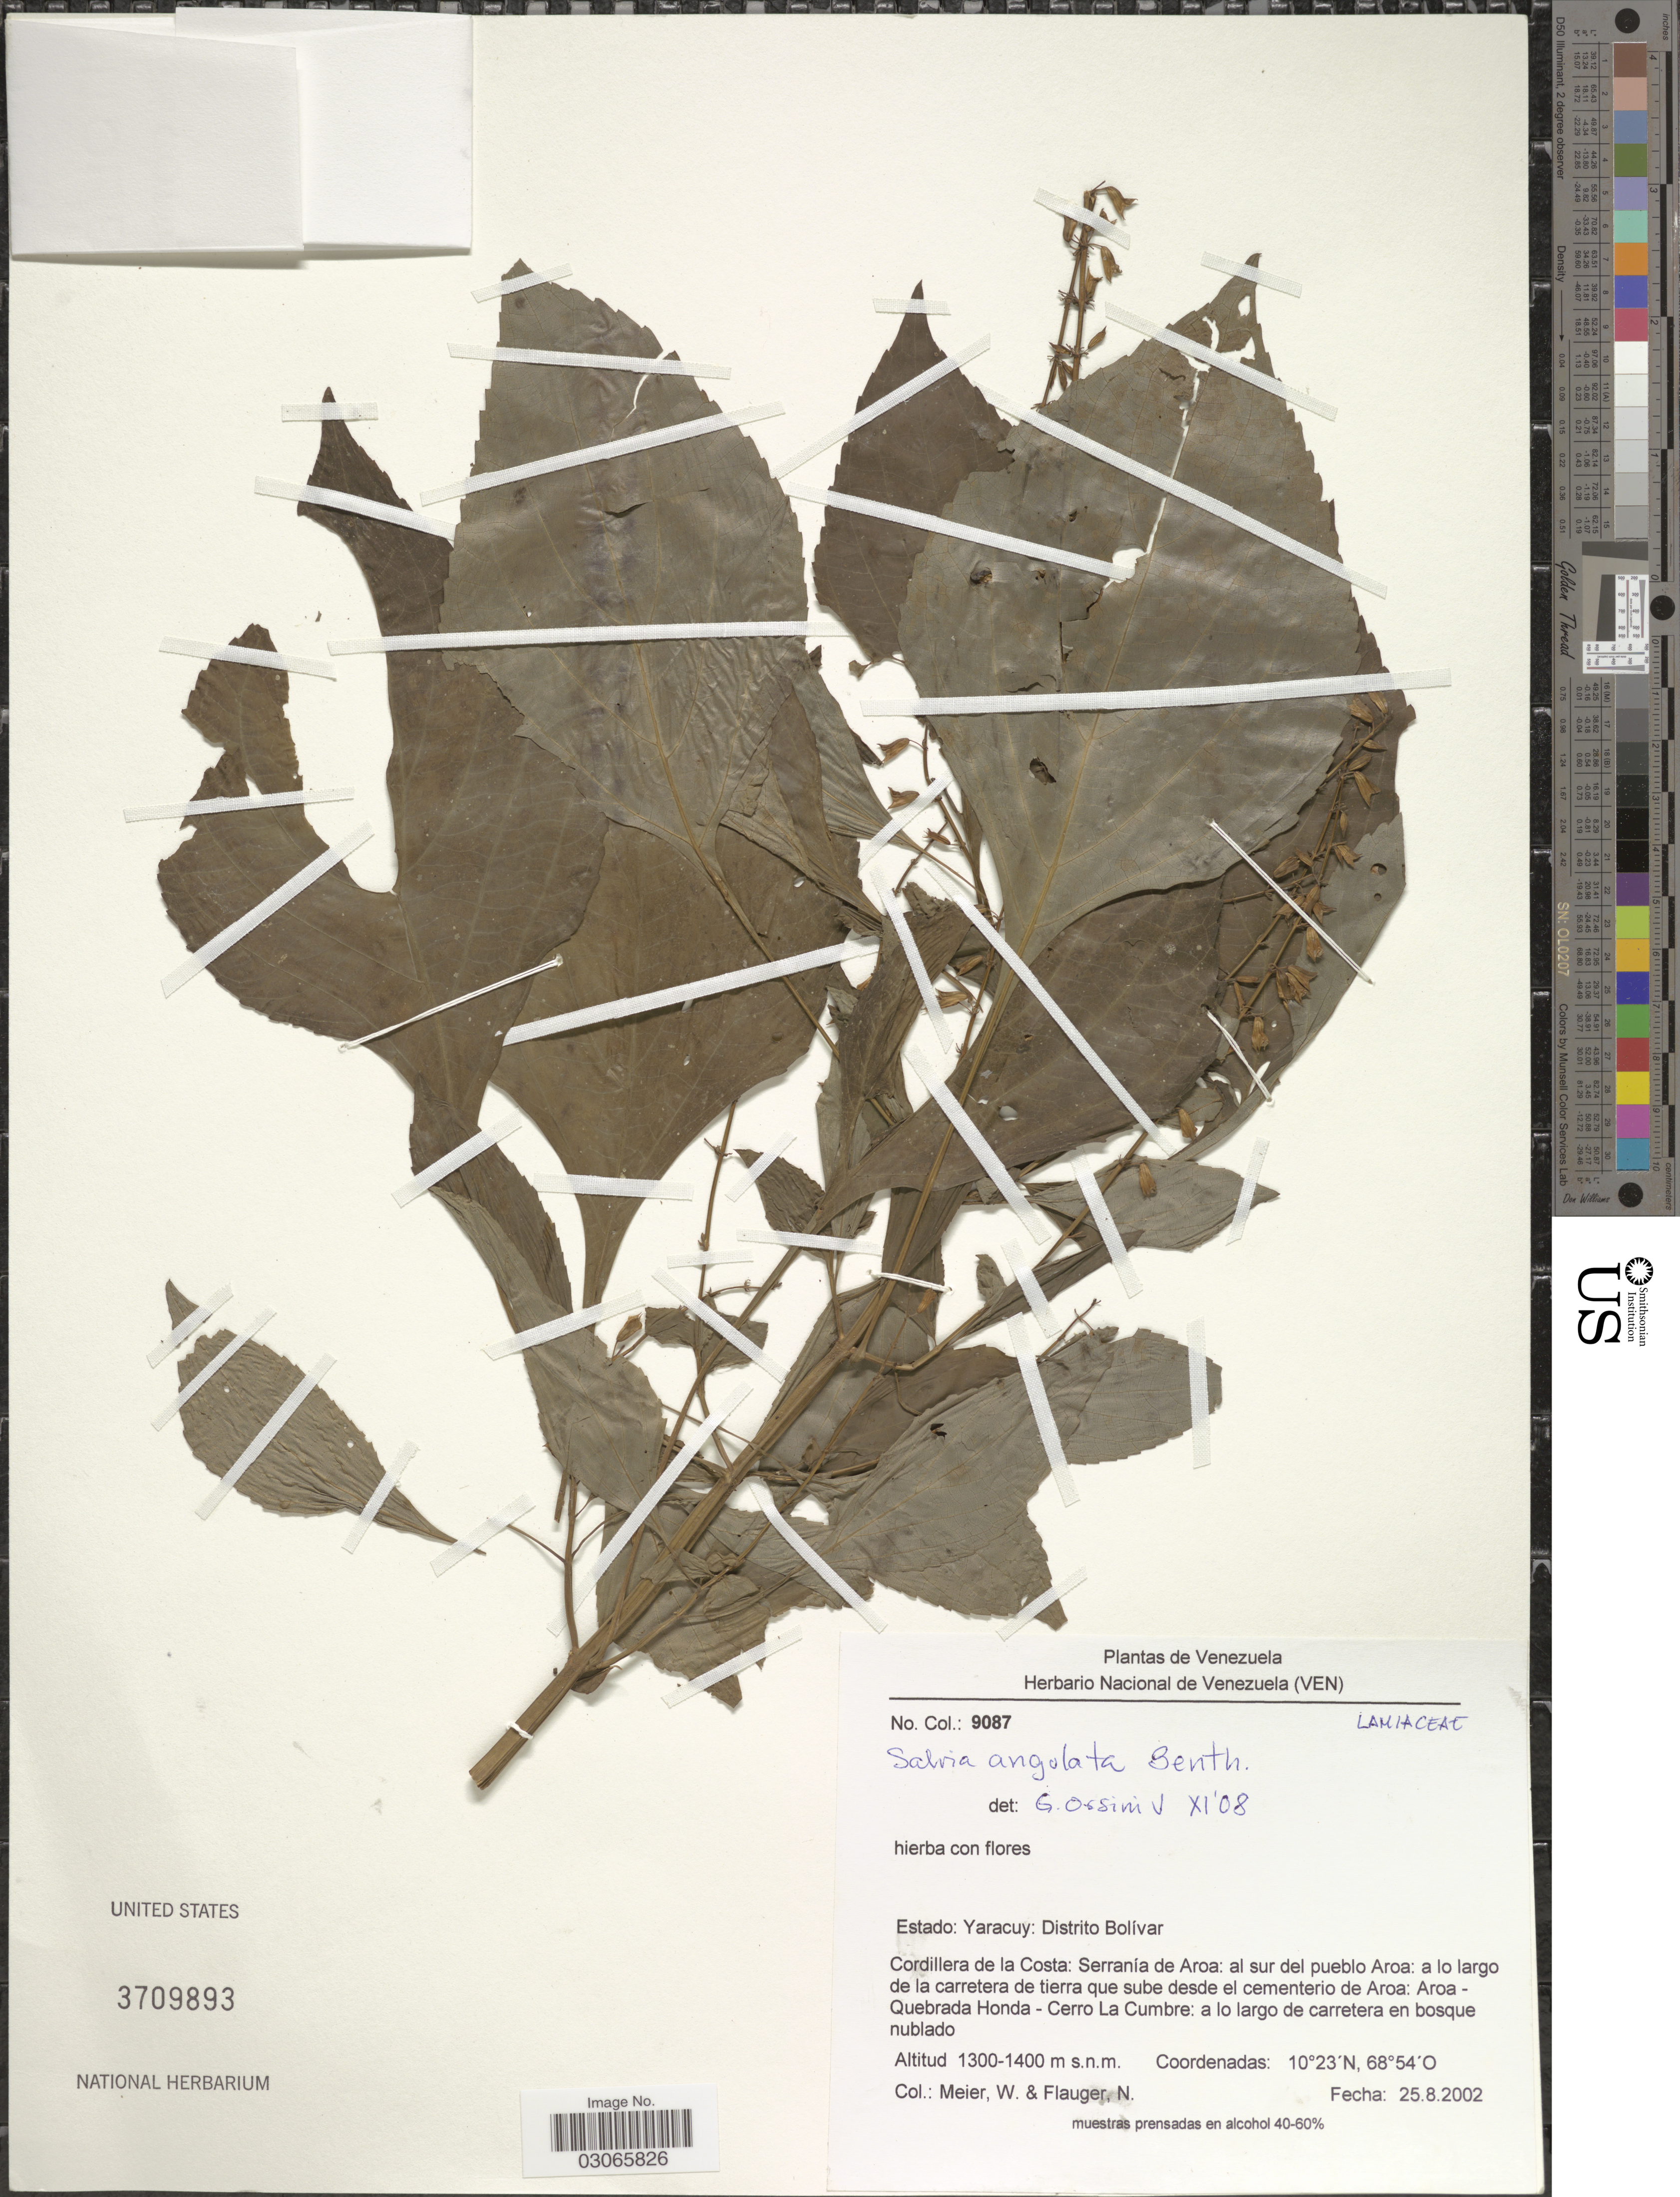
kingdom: Plantae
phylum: Tracheophyta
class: Magnoliopsida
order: Lamiales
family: Lamiaceae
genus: Salvia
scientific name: Salvia angulata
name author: Benth.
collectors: W. Meier & N. Flauger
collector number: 9087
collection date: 2002-08-25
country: Venezuela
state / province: Yaracuy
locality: Distrito Bolivar. Cordillera de la Costa: Serranía de Aroa: al sur del pueblo Aroa: a lo largo de la carretera de tierra que sube desde el cementerio de Aroa: Aroa - Quebrada Honda - Cerro La Cumbre: a lo largo de carretera en bosque nublado.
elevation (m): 1300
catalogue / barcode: US 3709893